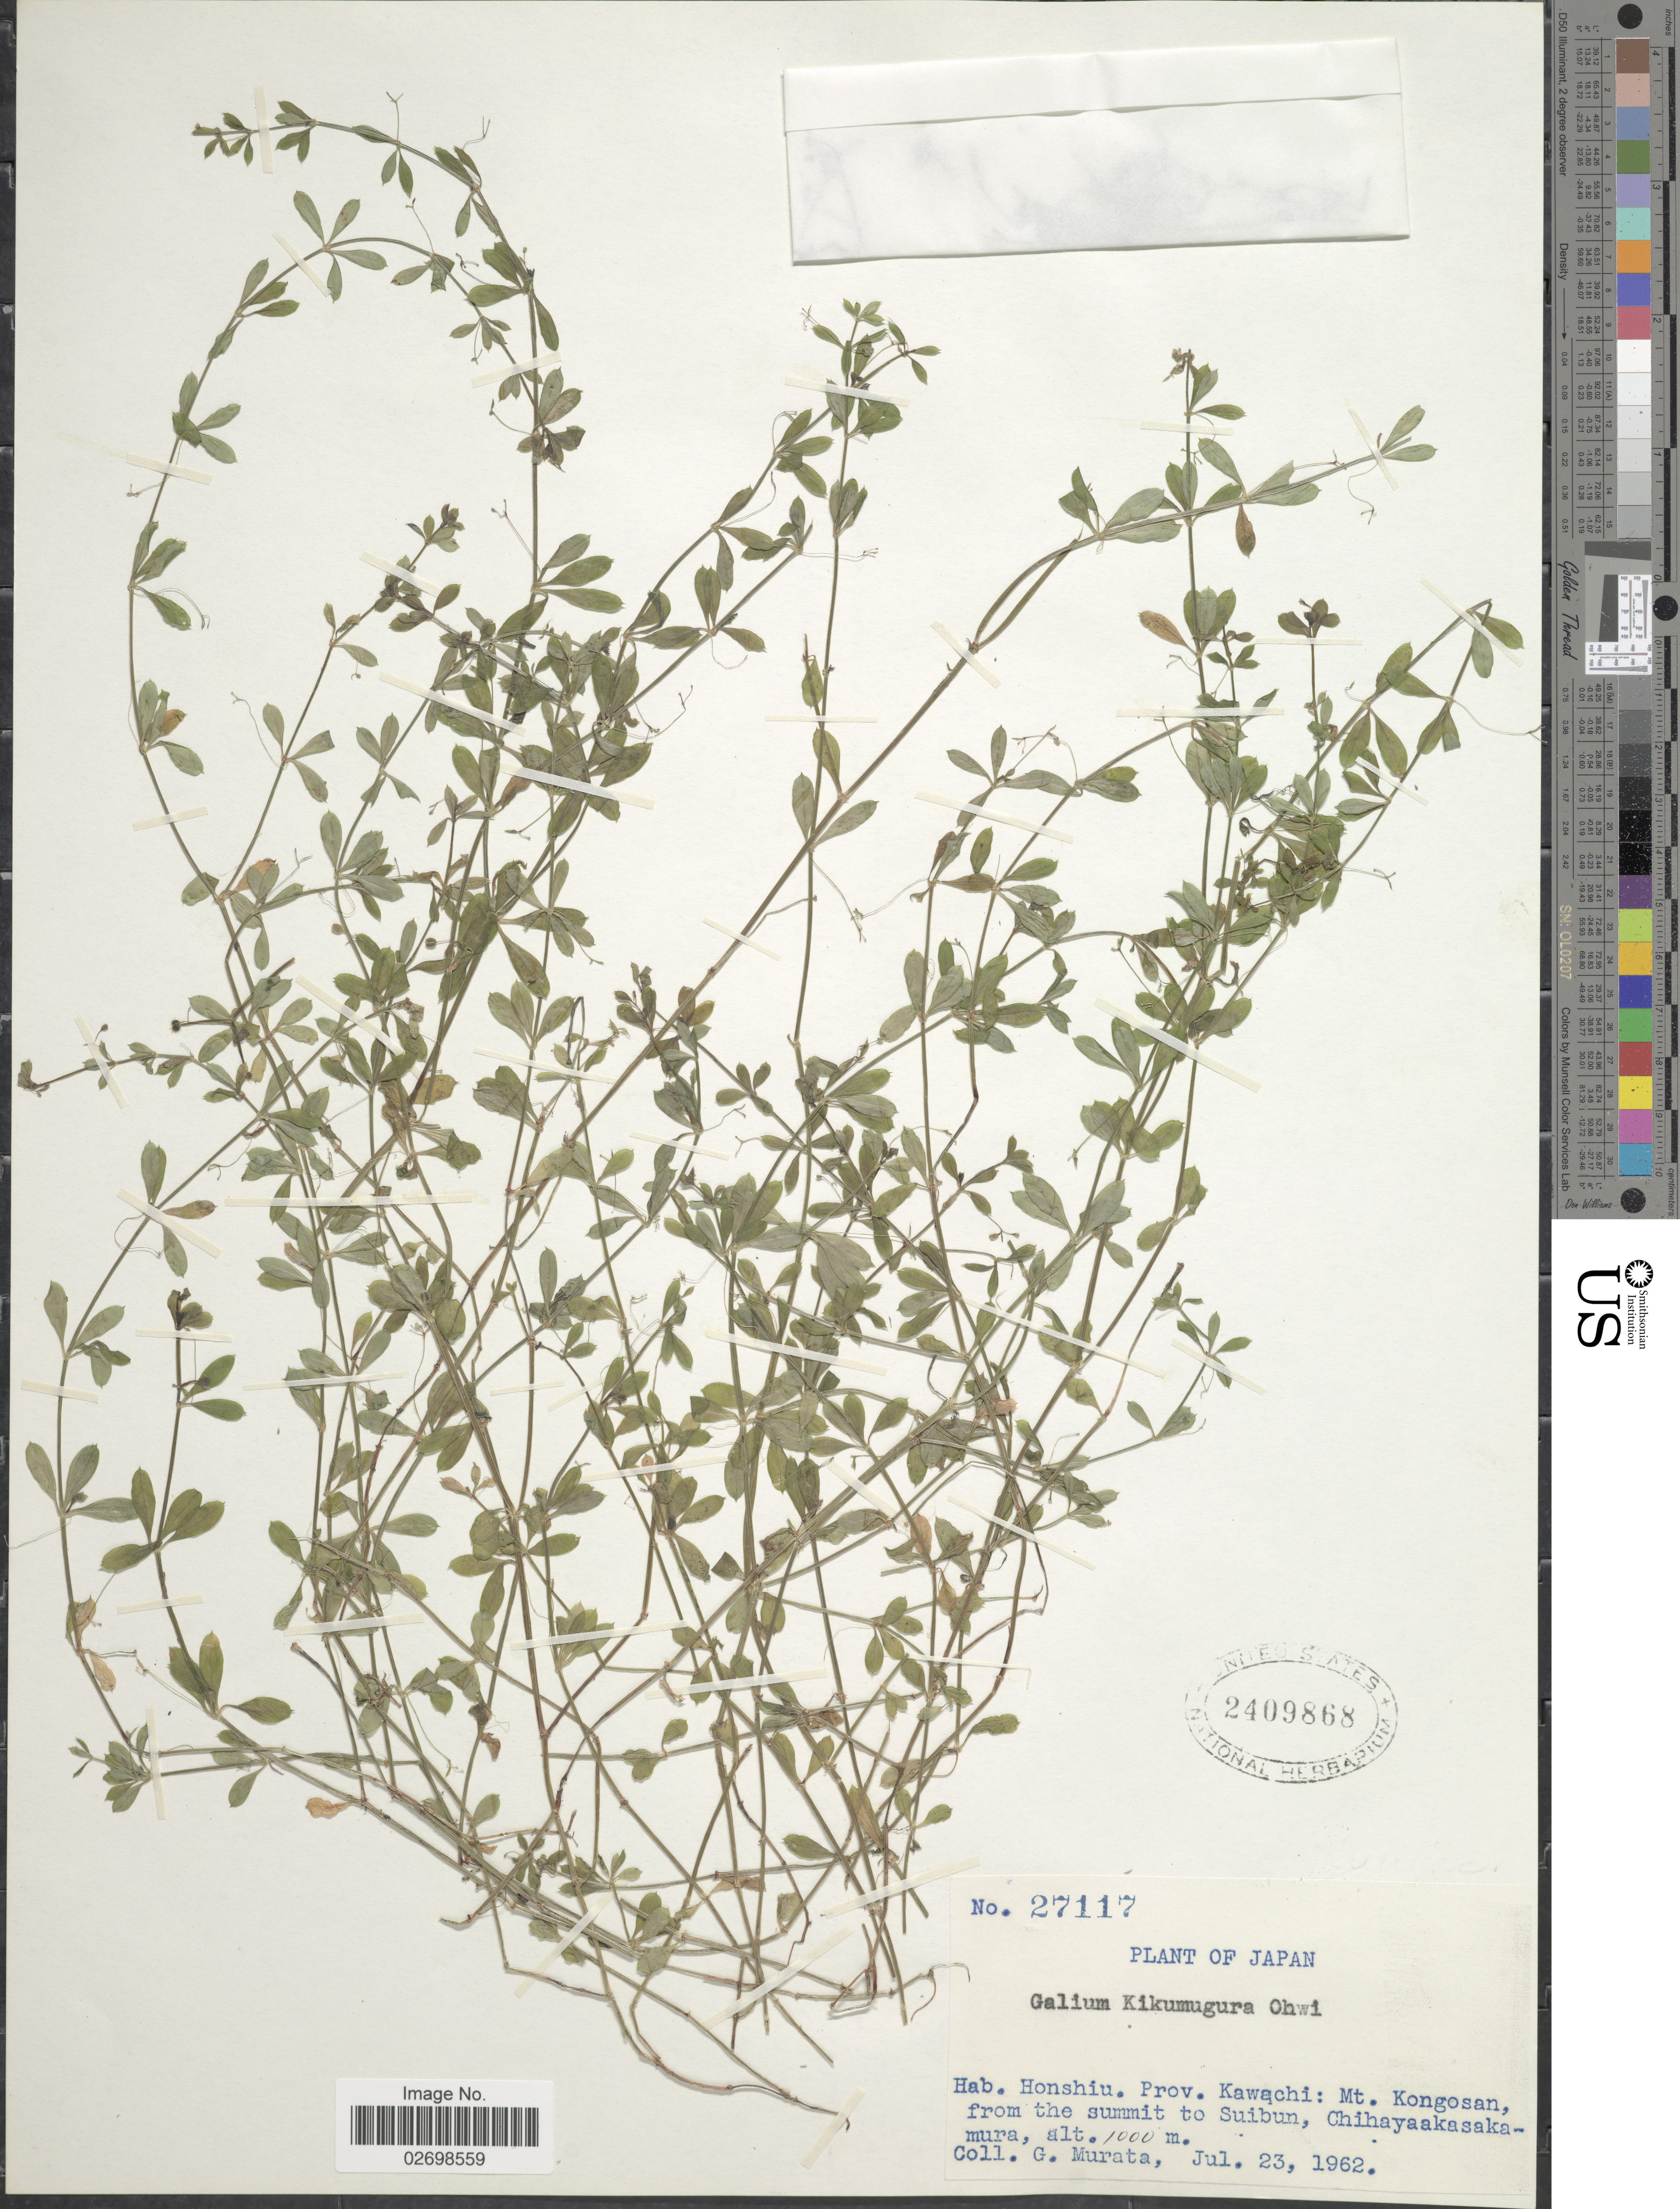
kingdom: Plantae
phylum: Tracheophyta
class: Magnoliopsida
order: Gentianales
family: Rubiaceae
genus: Galium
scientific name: Galium kikumugura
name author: Ohwi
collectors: G. Murata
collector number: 27117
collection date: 1962-07-23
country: Japan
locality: Honshu, Prov. Kawachi: Mt. Kongosan, from the summit to Suibun, Chihayaakasakamura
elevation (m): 1000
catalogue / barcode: US 2409868